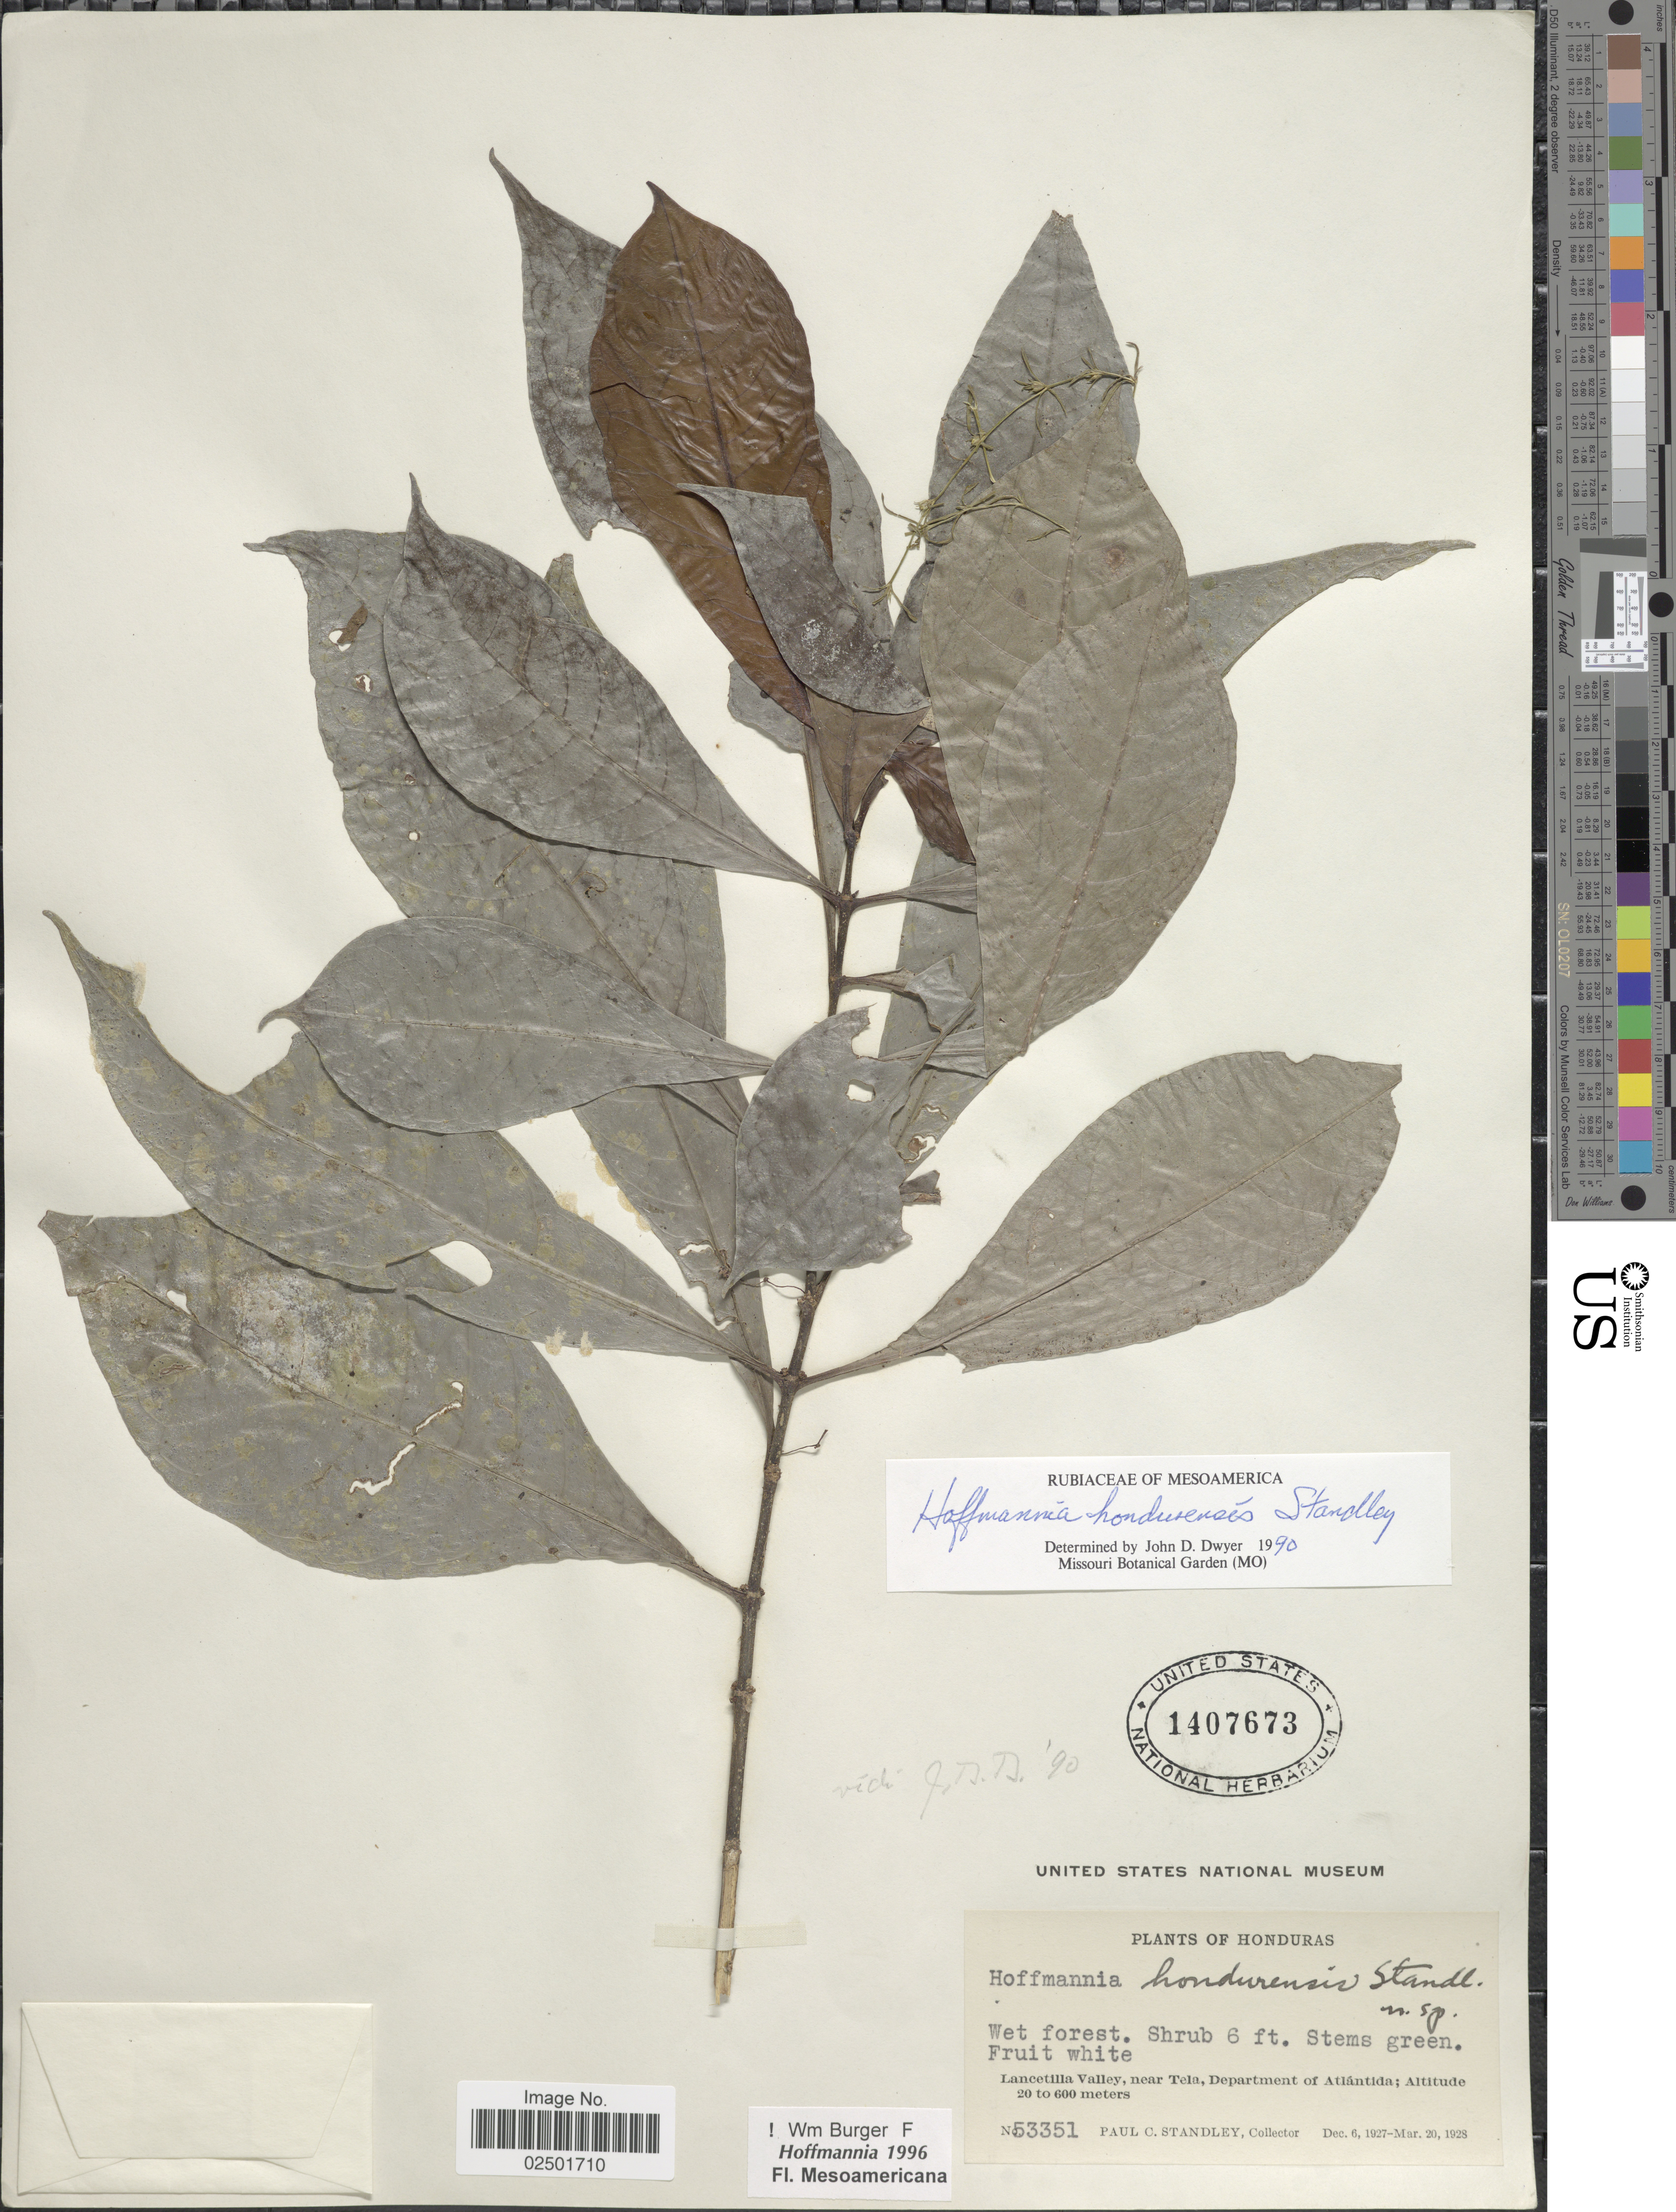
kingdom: Plantae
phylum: Tracheophyta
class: Magnoliopsida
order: Gentianales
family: Rubiaceae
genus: Hoffmannia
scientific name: Hoffmannia hondurensis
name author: Standl.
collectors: P. C. Standley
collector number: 53351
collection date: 1927-12-06/1928-03-20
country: Honduras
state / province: Atlántida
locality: Lancetilla Valley, near Tela,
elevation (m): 20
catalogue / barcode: US 1407673